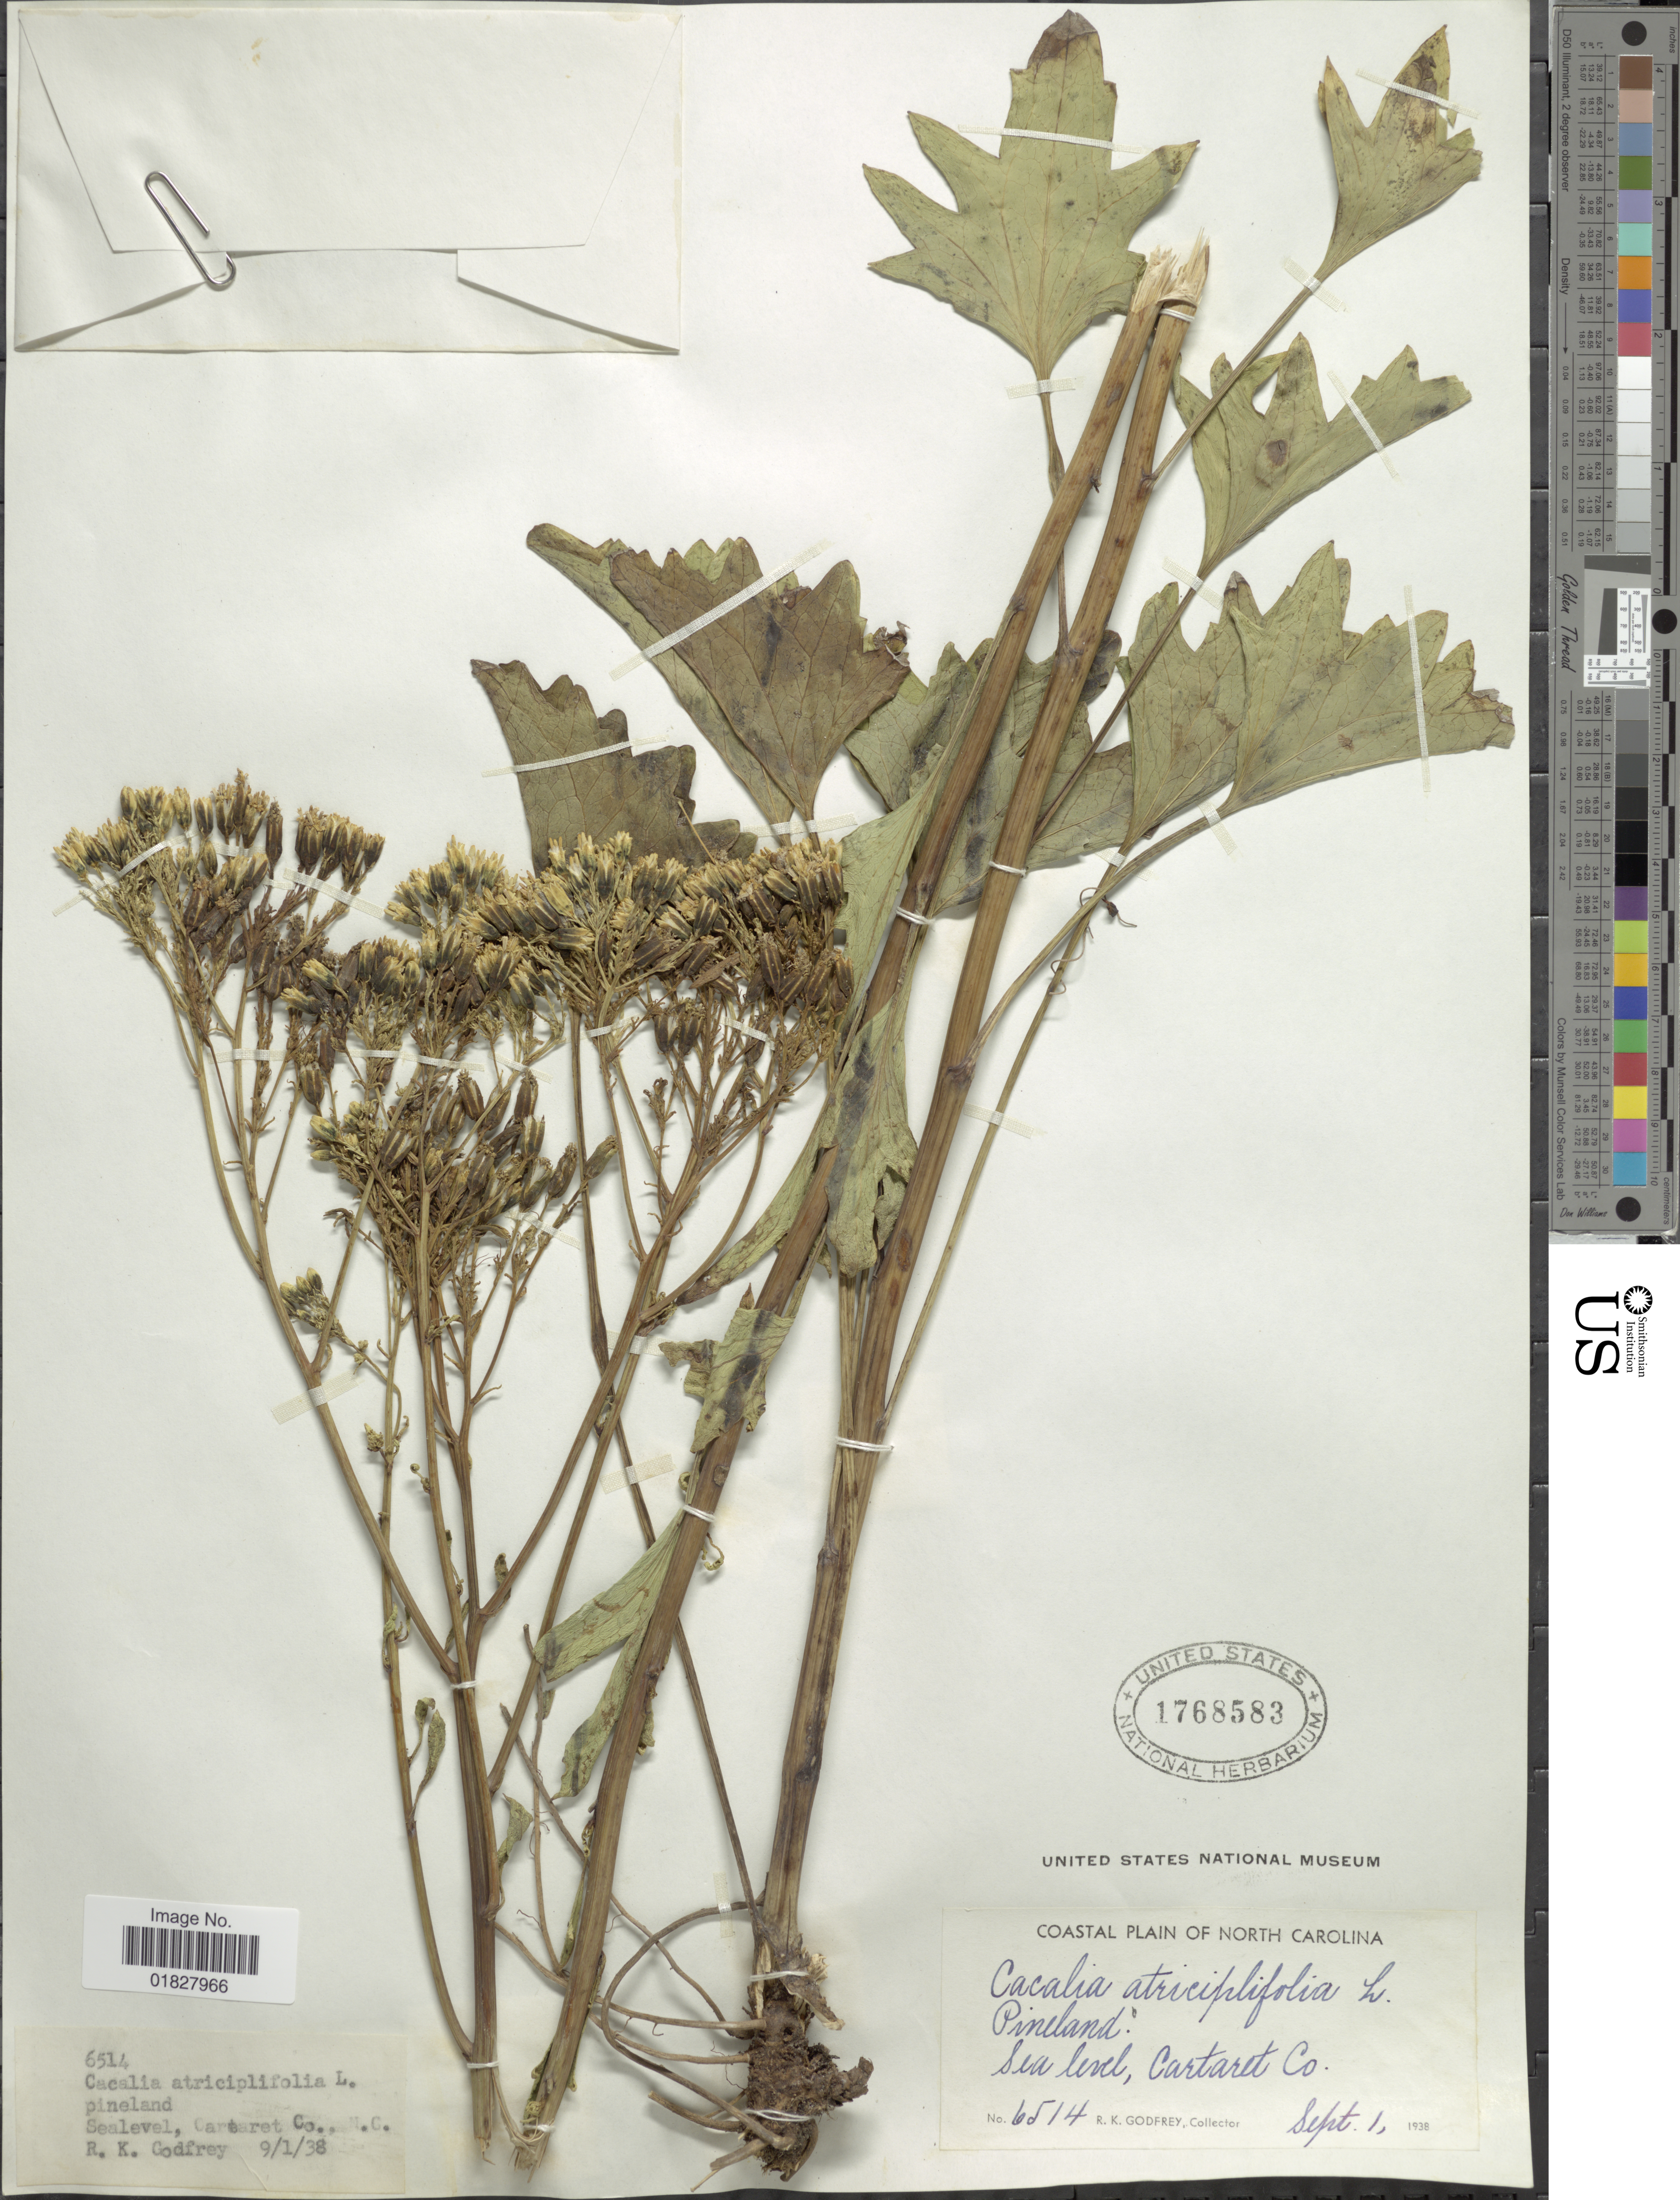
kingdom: Plantae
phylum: Tracheophyta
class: Magnoliopsida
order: Asterales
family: Asteraceae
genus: Arnoglossum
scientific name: Arnoglossum atriplicifolium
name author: (L.) H. Rob.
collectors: R. K. Godfrey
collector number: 6514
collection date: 1938-09-01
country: United States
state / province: North Carolina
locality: Pineland, Cartaret Co., N. C.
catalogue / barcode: US 1768583